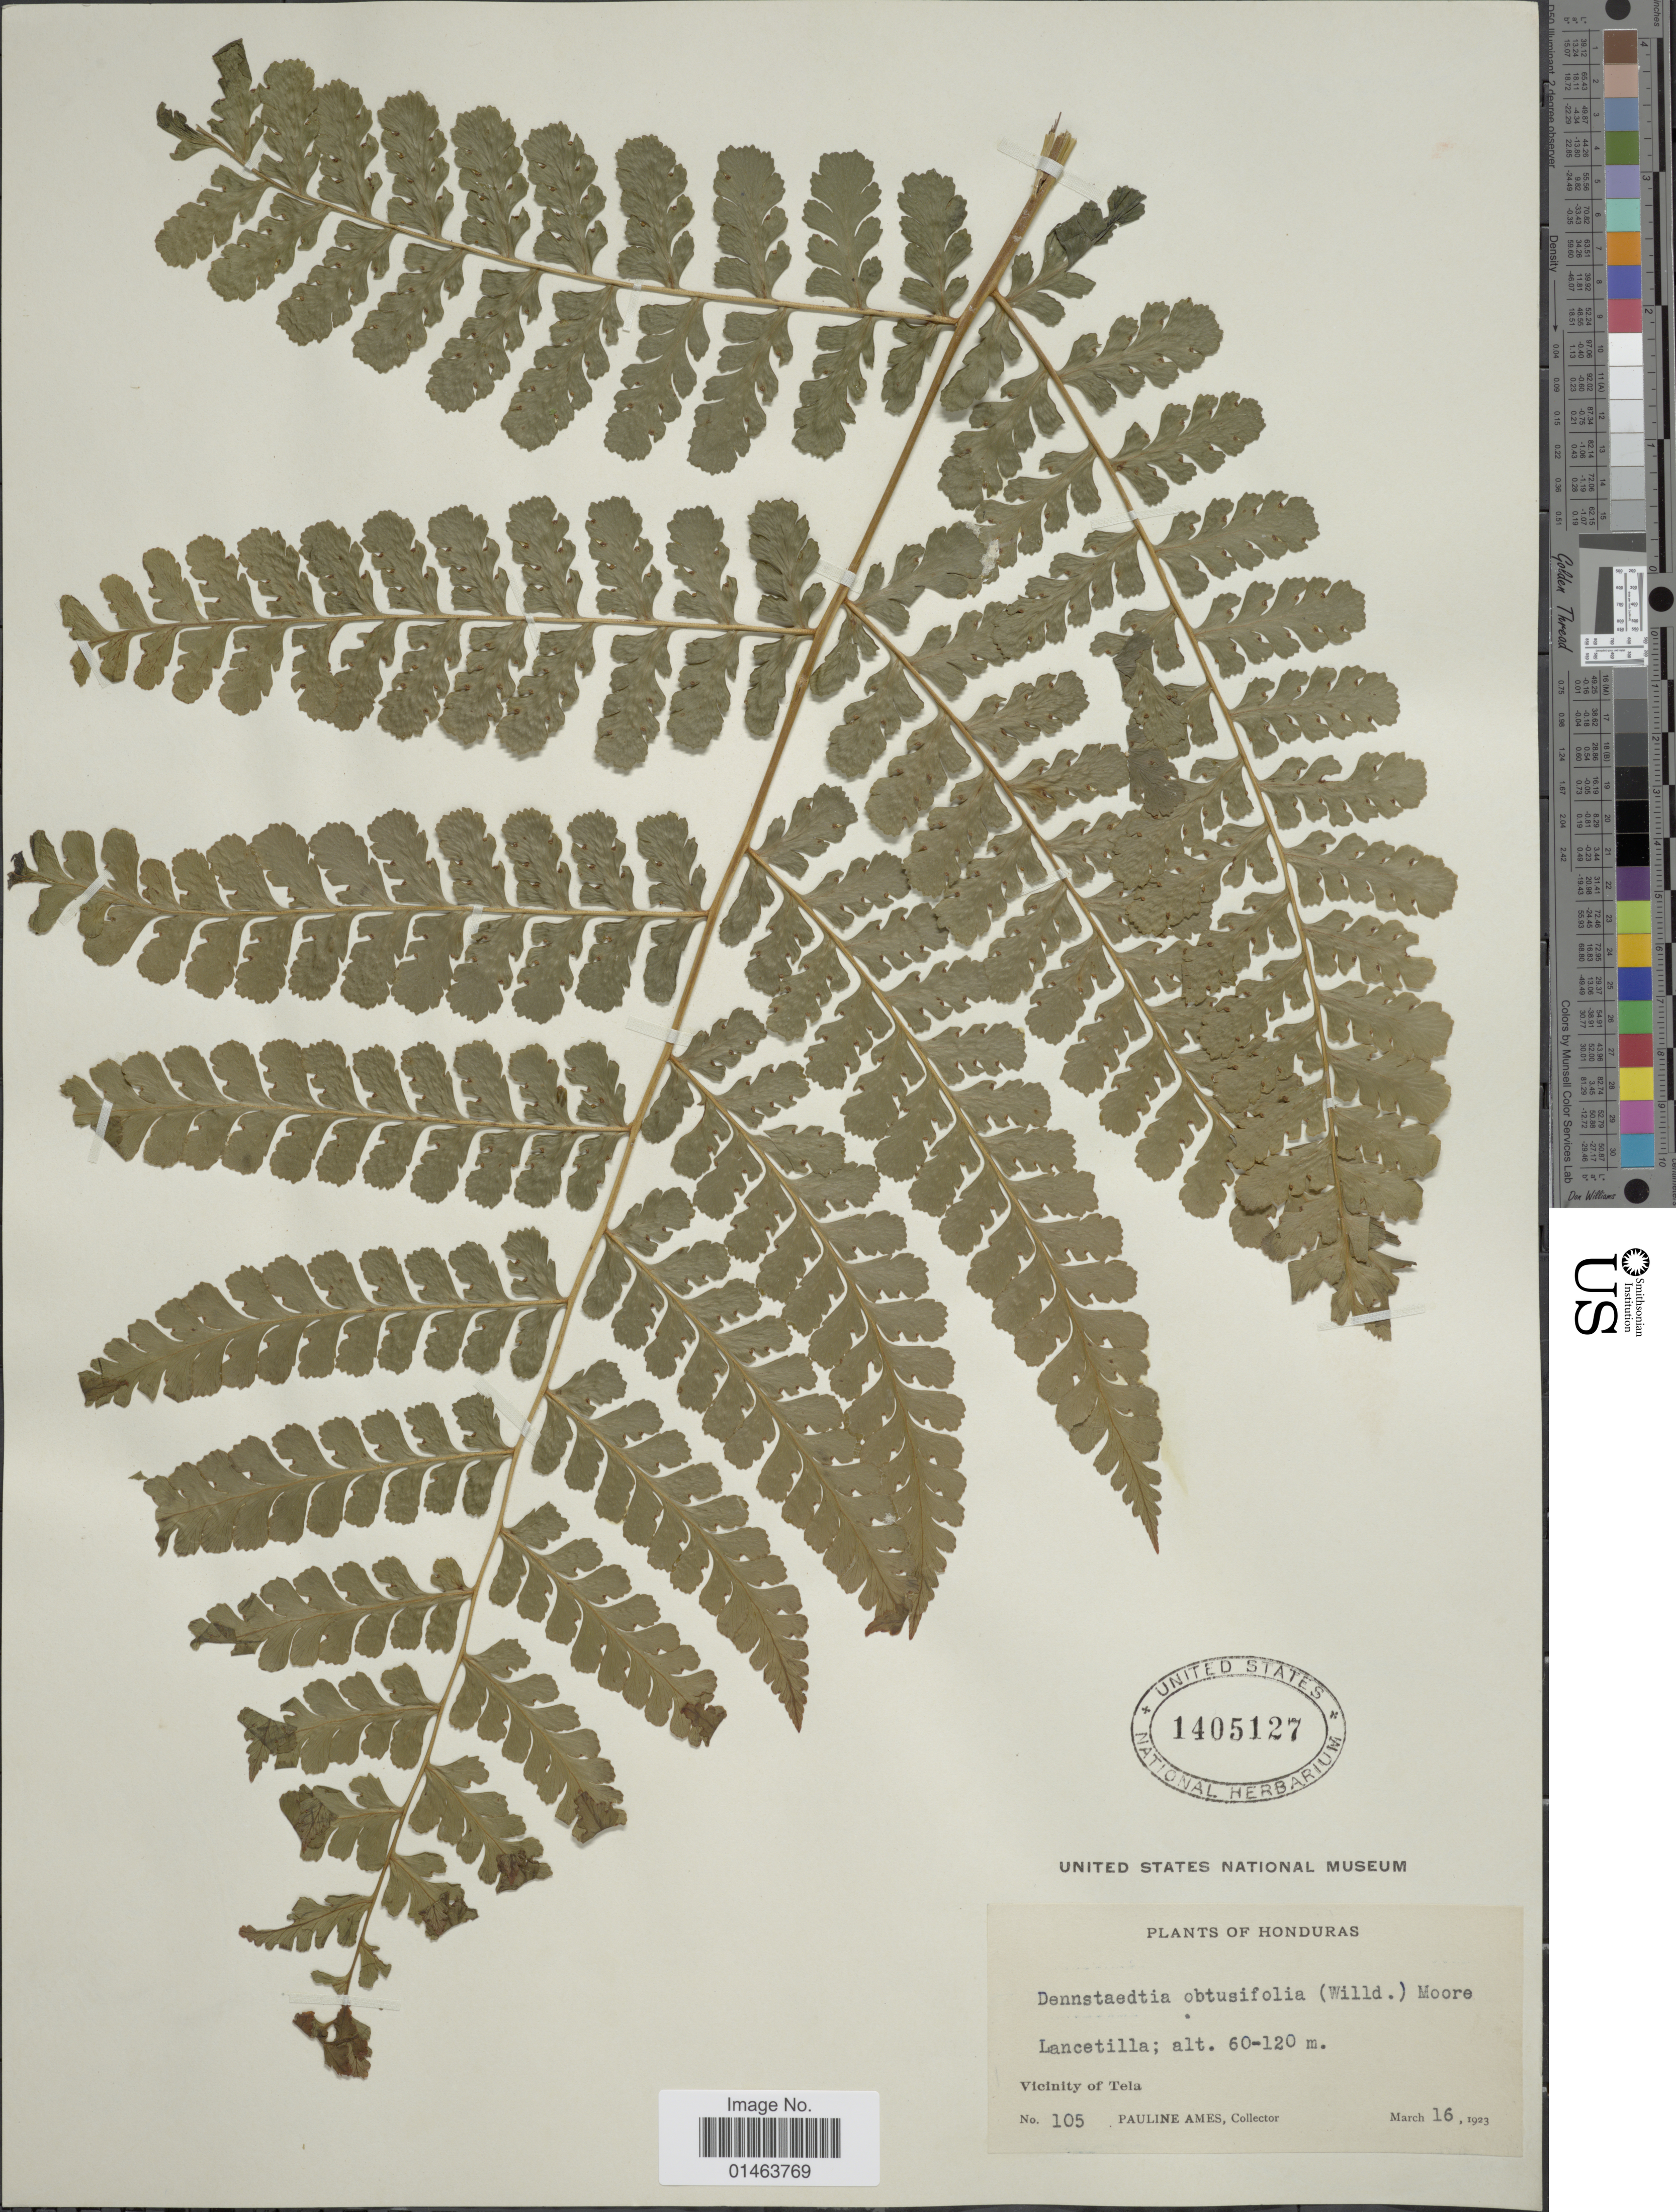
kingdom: Plantae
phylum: Tracheophyta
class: Polypodiopsida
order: Polypodiales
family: Dennstaedtiaceae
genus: Dennstaedtia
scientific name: Dennstaedtia auriculata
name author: Navarr. & B. Øllg.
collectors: P. Ames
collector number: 105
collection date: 1923-03-16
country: Honduras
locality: Lancetilla, Vicinity of Tela.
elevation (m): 60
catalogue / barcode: US 1405127